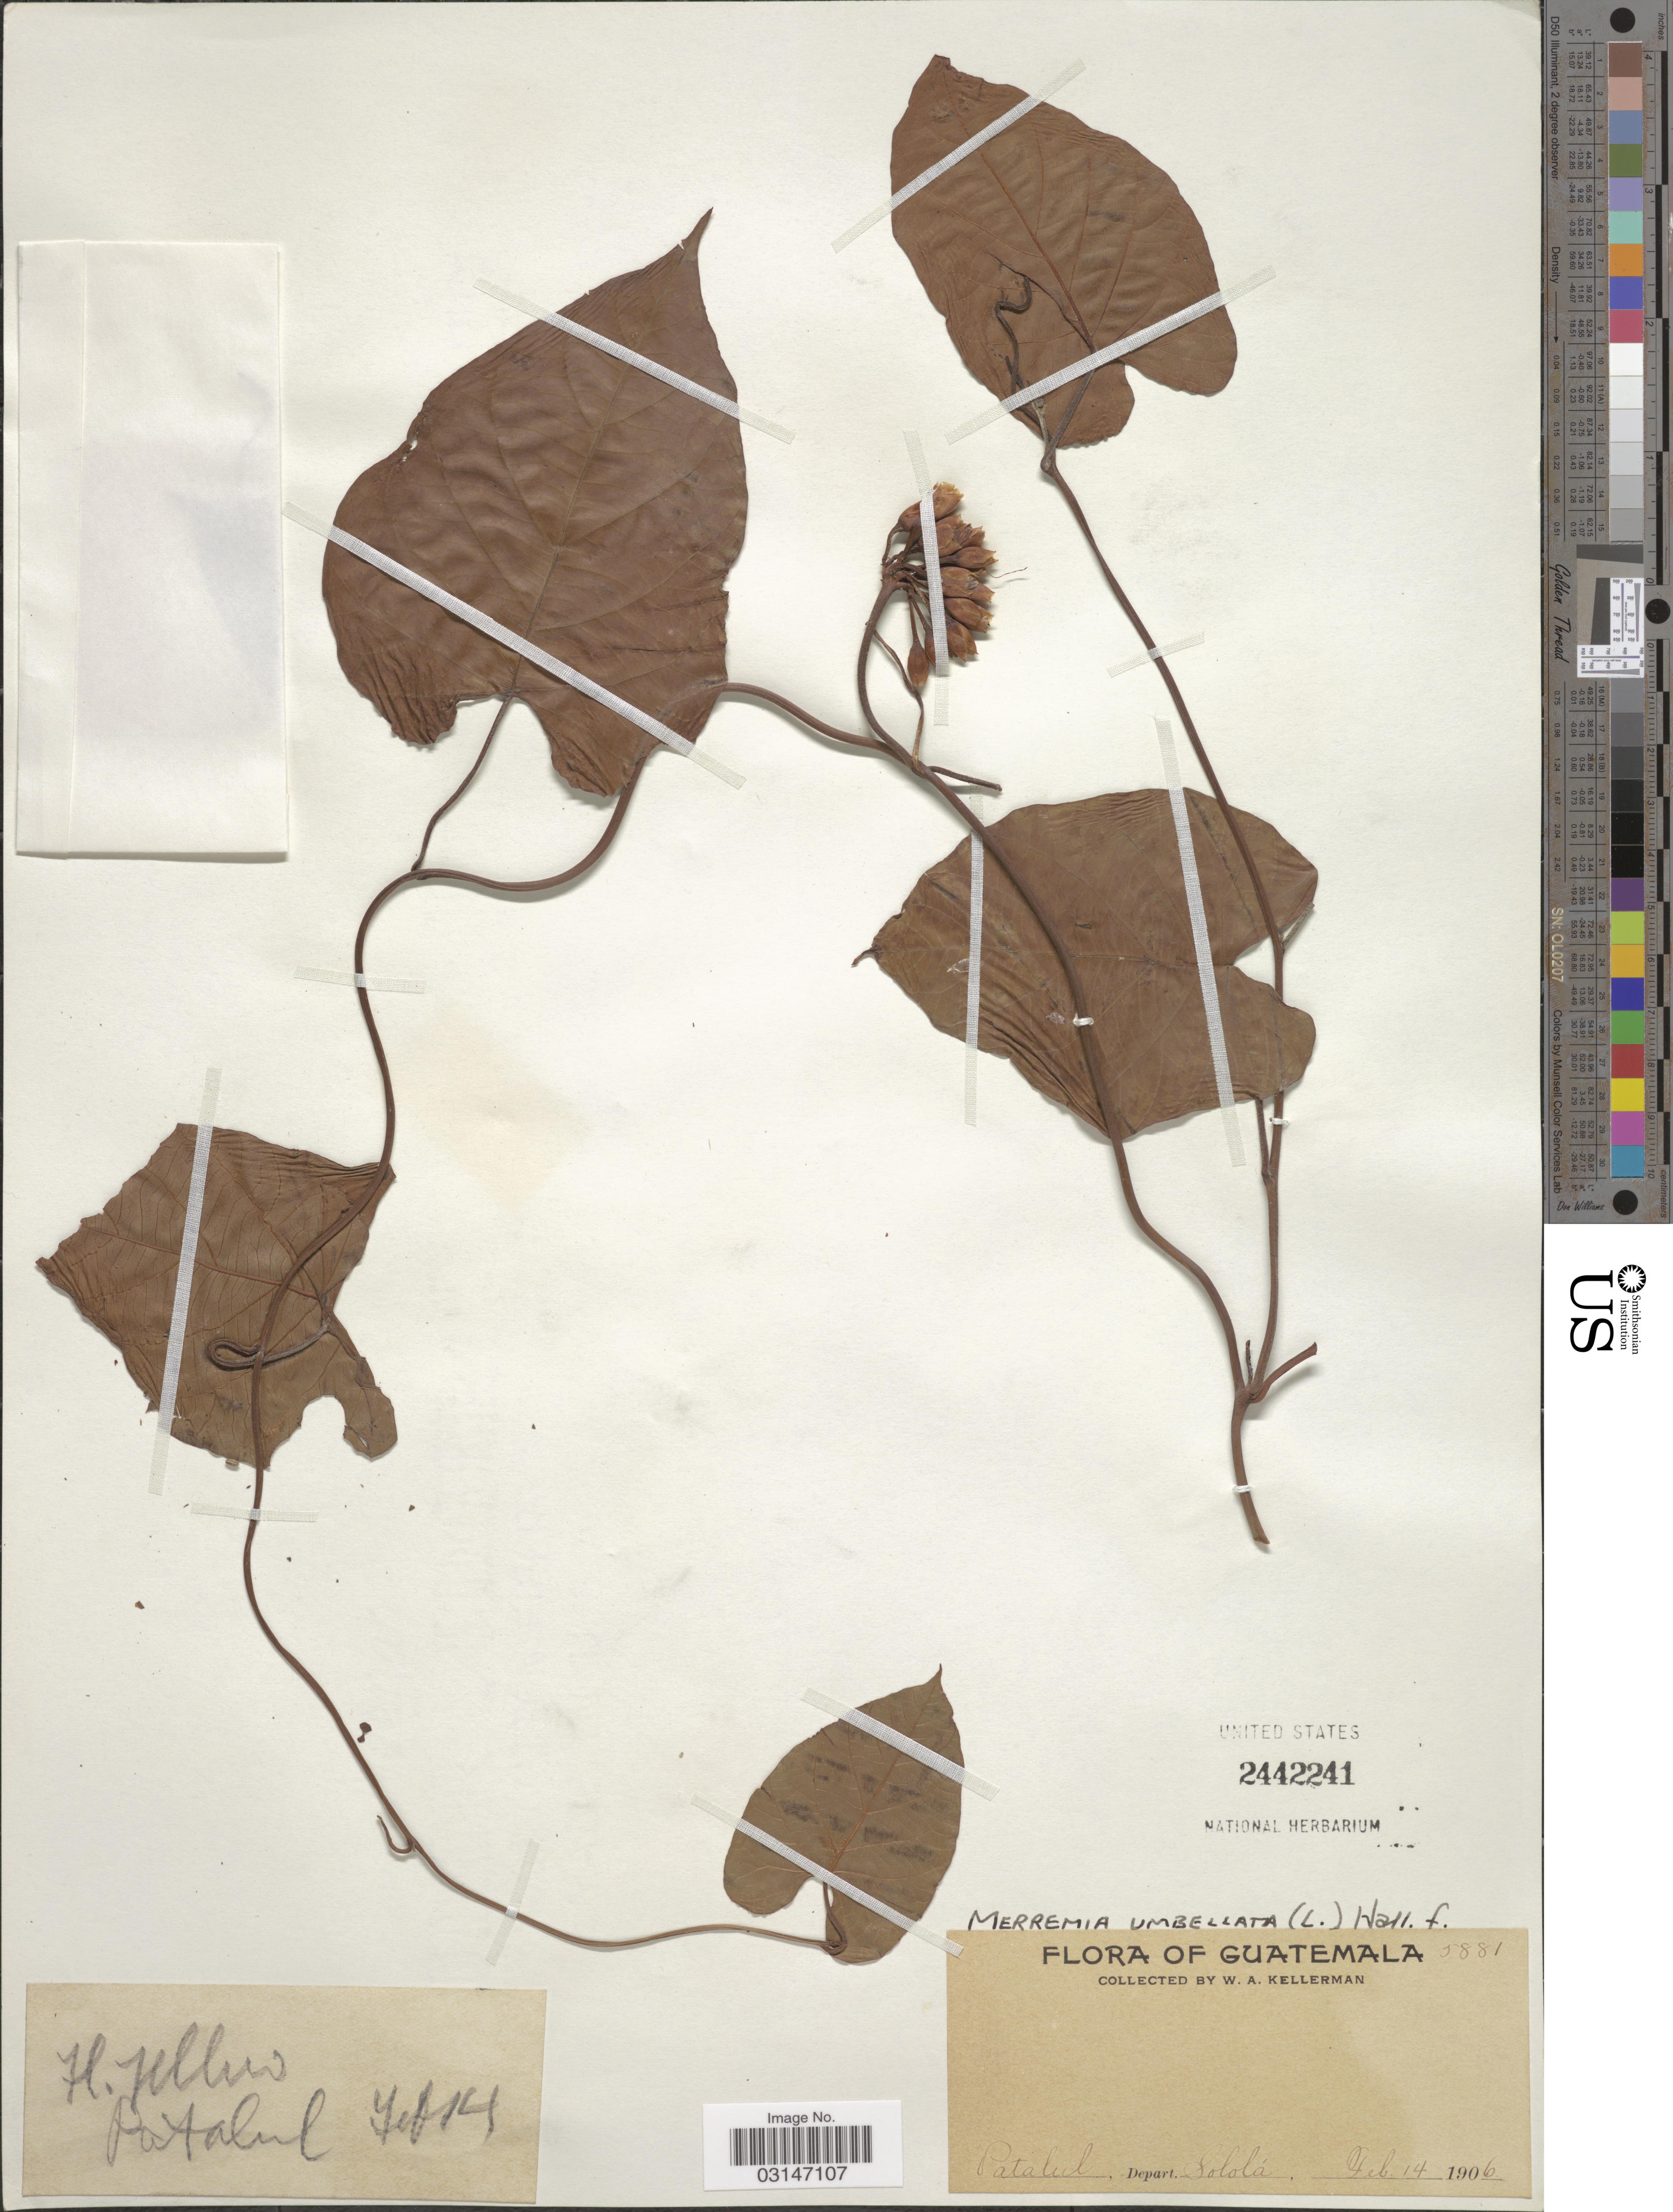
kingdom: Plantae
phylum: Tracheophyta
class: Magnoliopsida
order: Solanales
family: Convolvulaceae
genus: Camonea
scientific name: Camonea umbellata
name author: (L.) A. R. Simões & Staples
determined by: Strong, Mark T., (BOT), Smithsonian Institution - National Museum of Natural History (UNITED STATES)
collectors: W. Kellerman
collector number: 5881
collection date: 1906-02-14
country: Guatemala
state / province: Sololá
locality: Patalul, Depart. Sololá.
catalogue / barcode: US 2442241